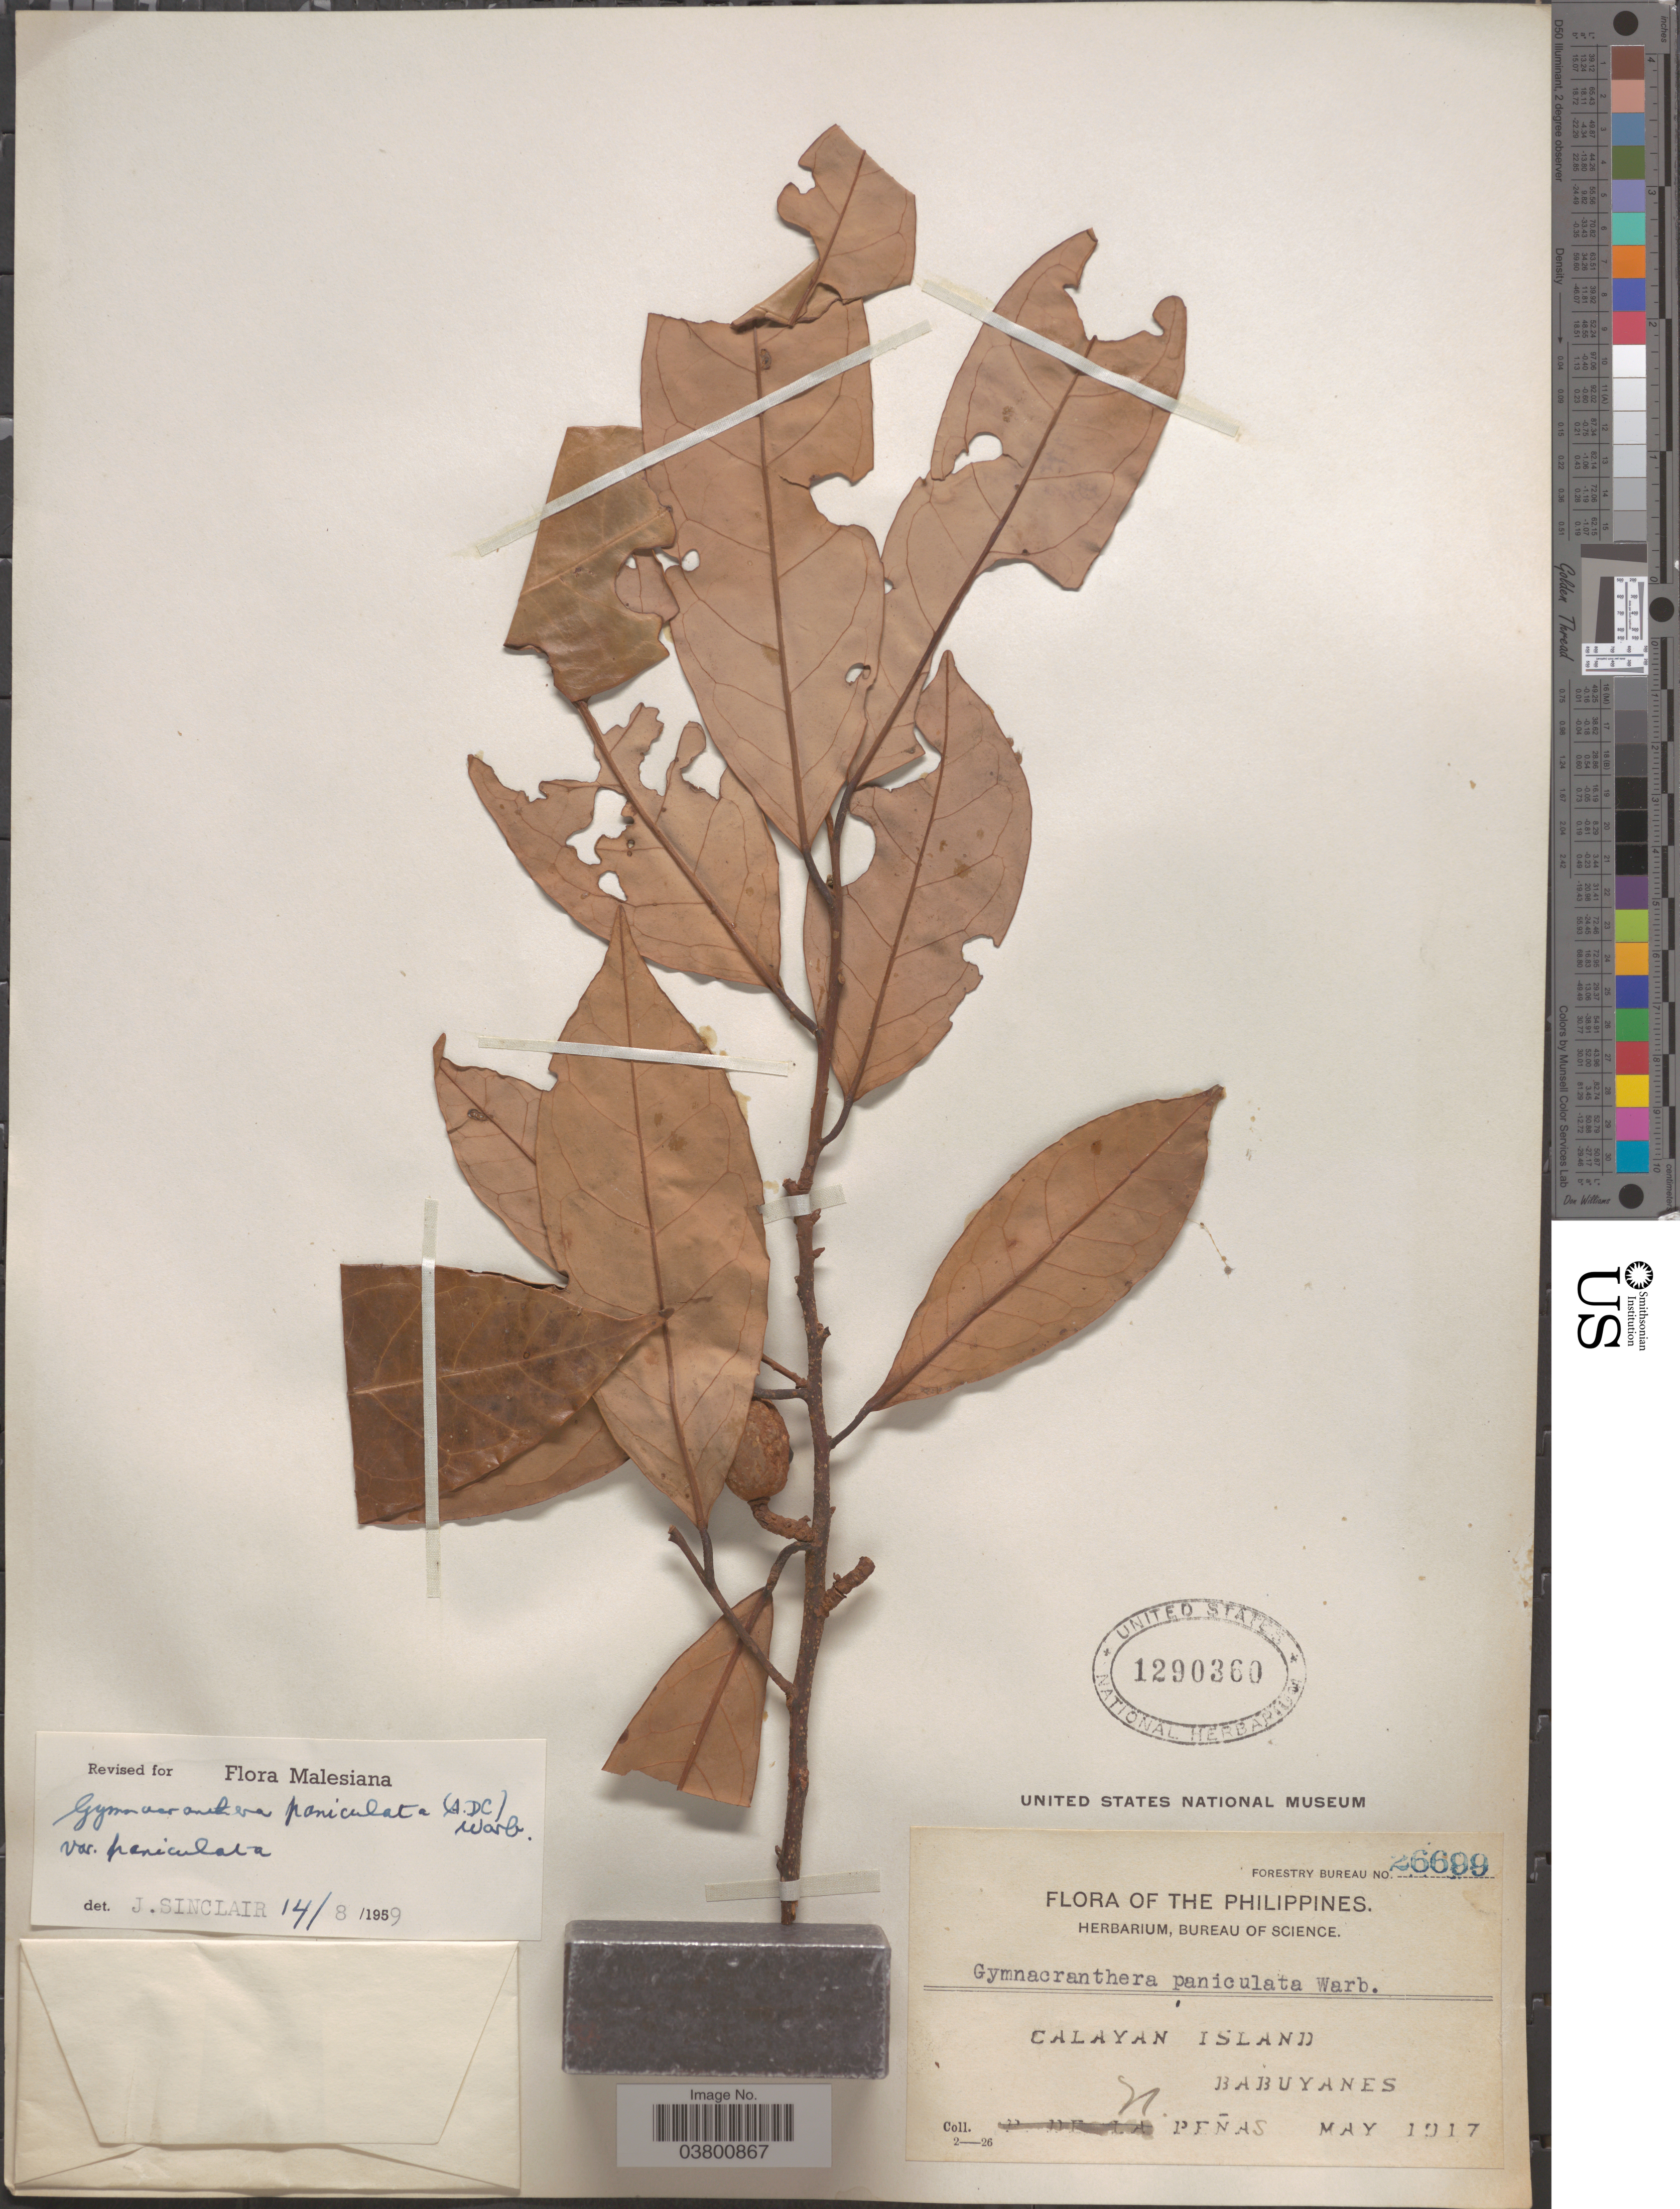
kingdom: Plantae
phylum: Tracheophyta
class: Magnoliopsida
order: Magnoliales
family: Myristicaceae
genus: Gymnacranthera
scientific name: Gymnacranthera paniculata var. paniculata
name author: (A. DC.) Warb.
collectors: N. Penas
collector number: Forestry Bureau 26699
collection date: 1917-05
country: Philippines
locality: Calayan Island, Babuyanes.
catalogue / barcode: US 1290360